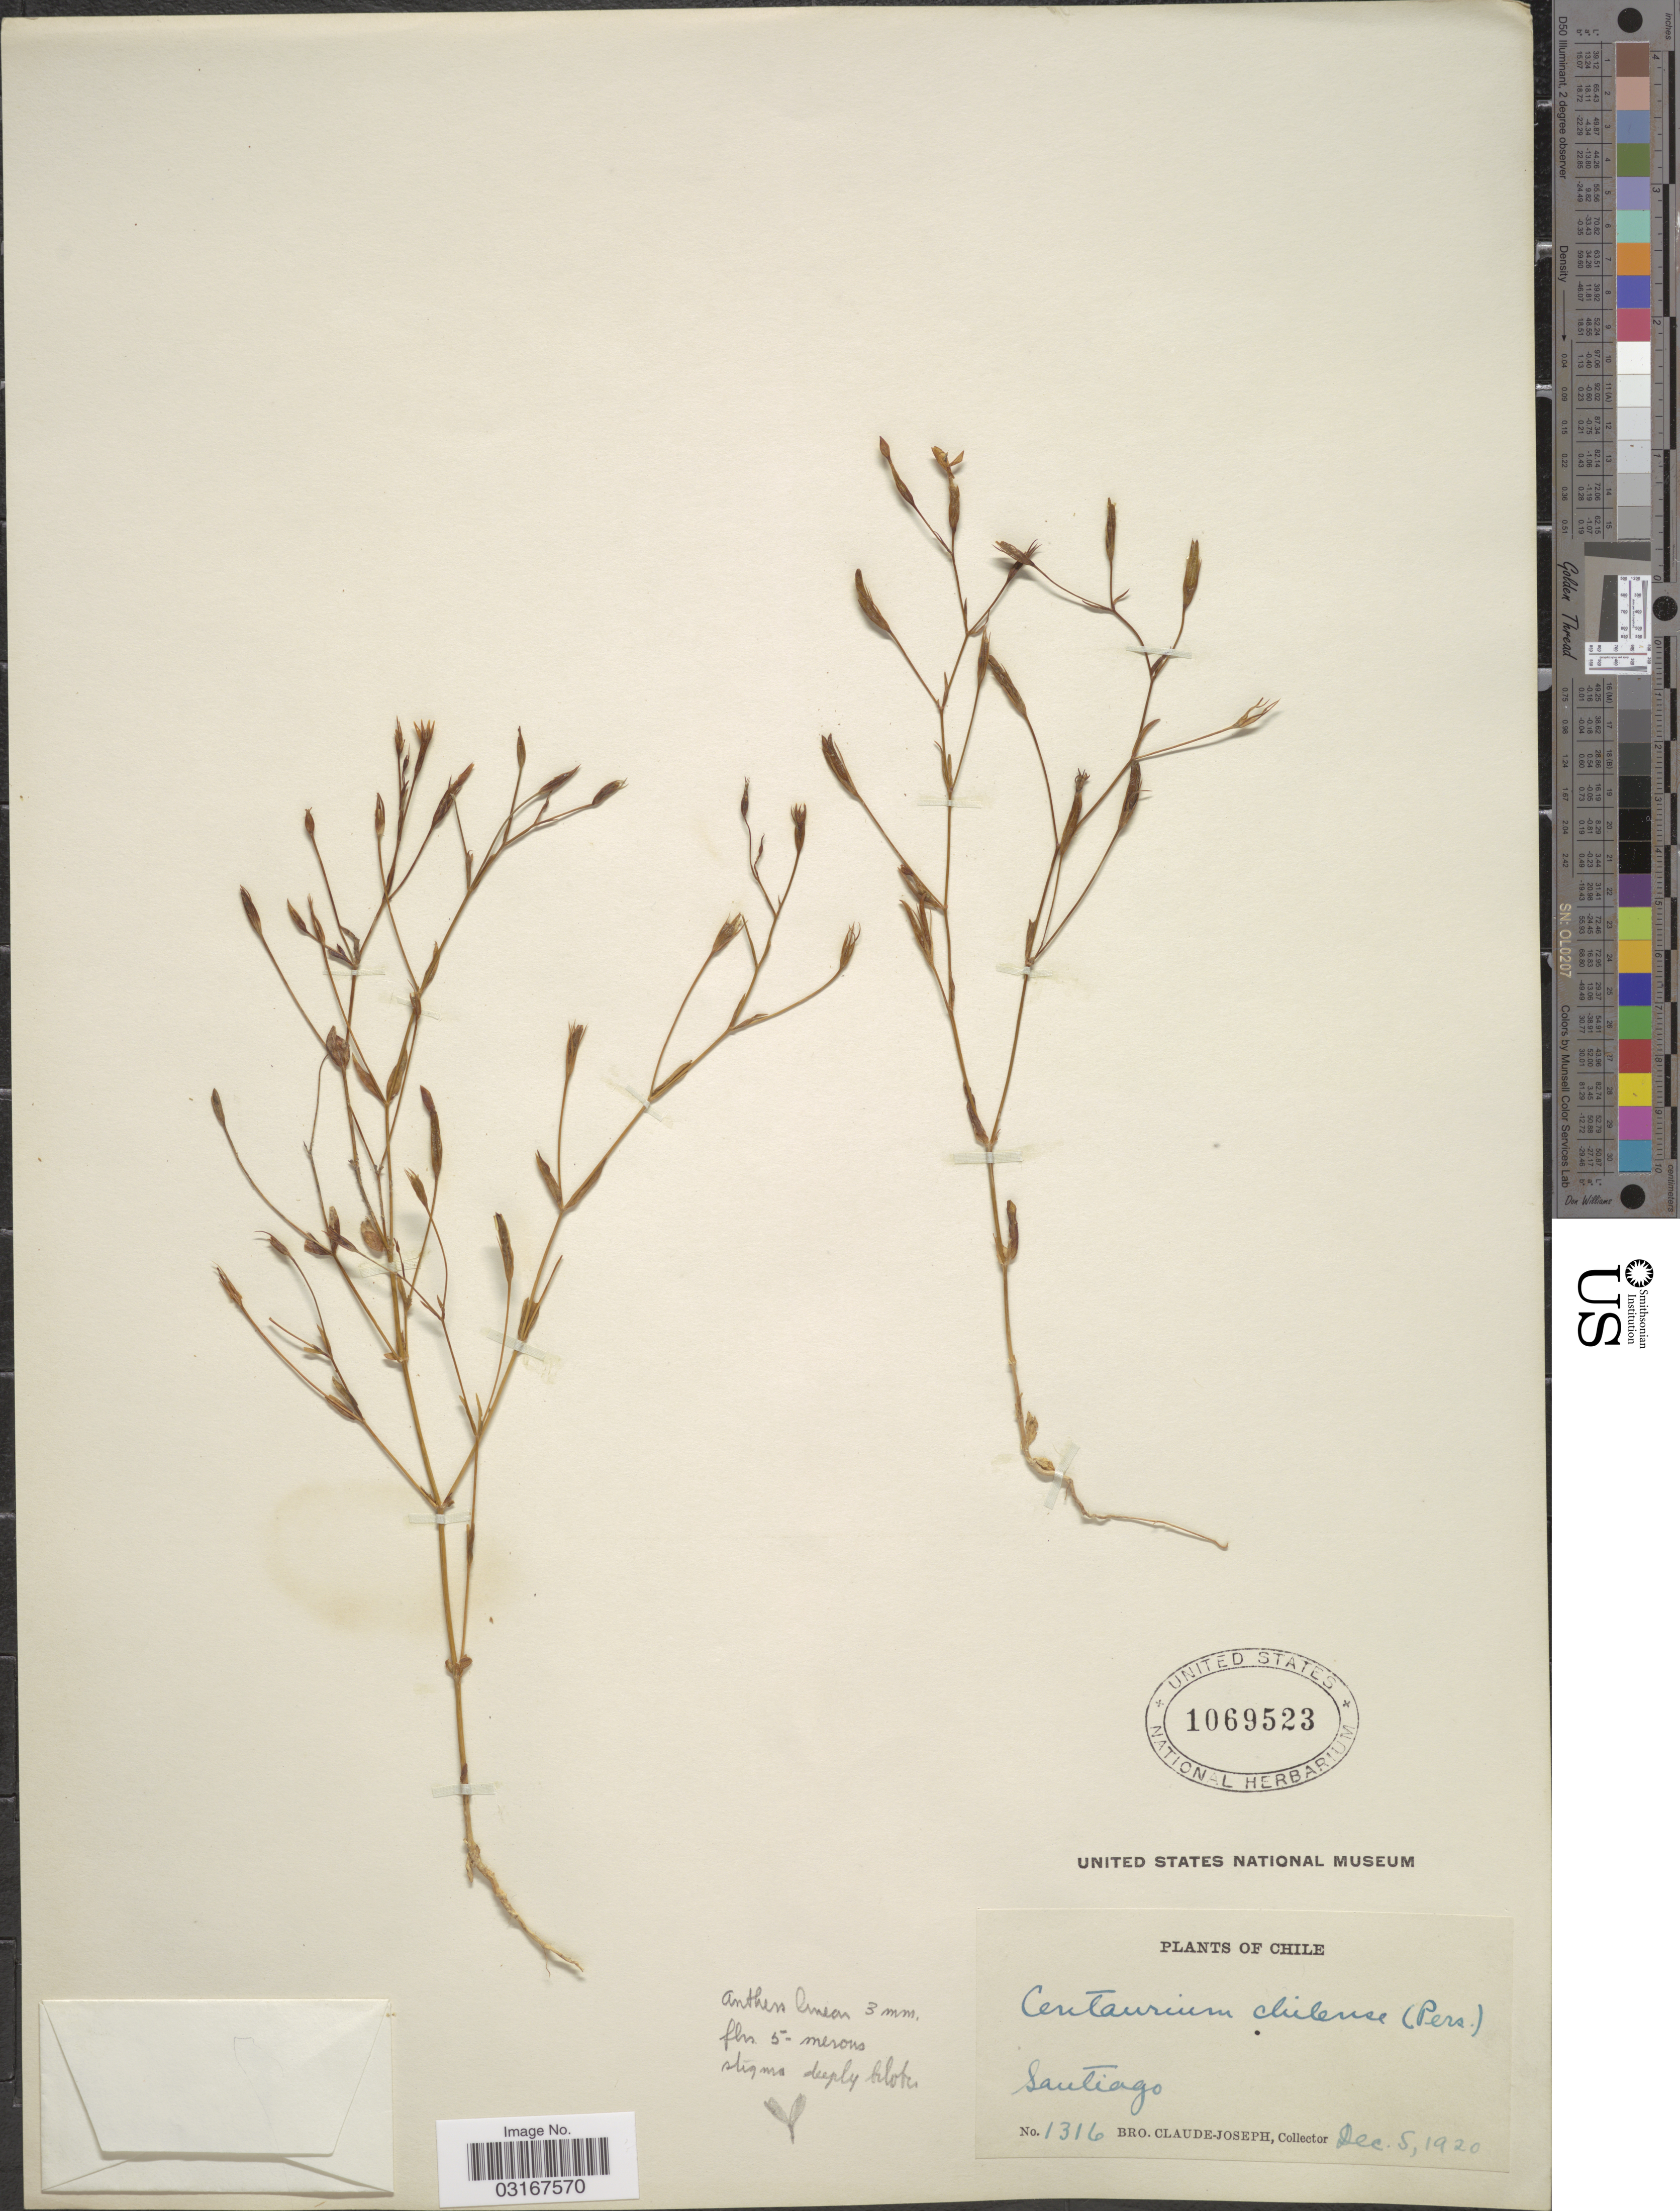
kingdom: Plantae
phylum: Tracheophyta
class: Magnoliopsida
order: Gentianales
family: Gentianaceae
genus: Centaurium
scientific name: Centaurium cachanlahuen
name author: B.L. Rob.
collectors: Bro. Claude-Joseph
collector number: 1316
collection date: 1920-12-05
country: Chile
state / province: Región Metropolitana (RM)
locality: Santiago.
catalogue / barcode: US 1069523